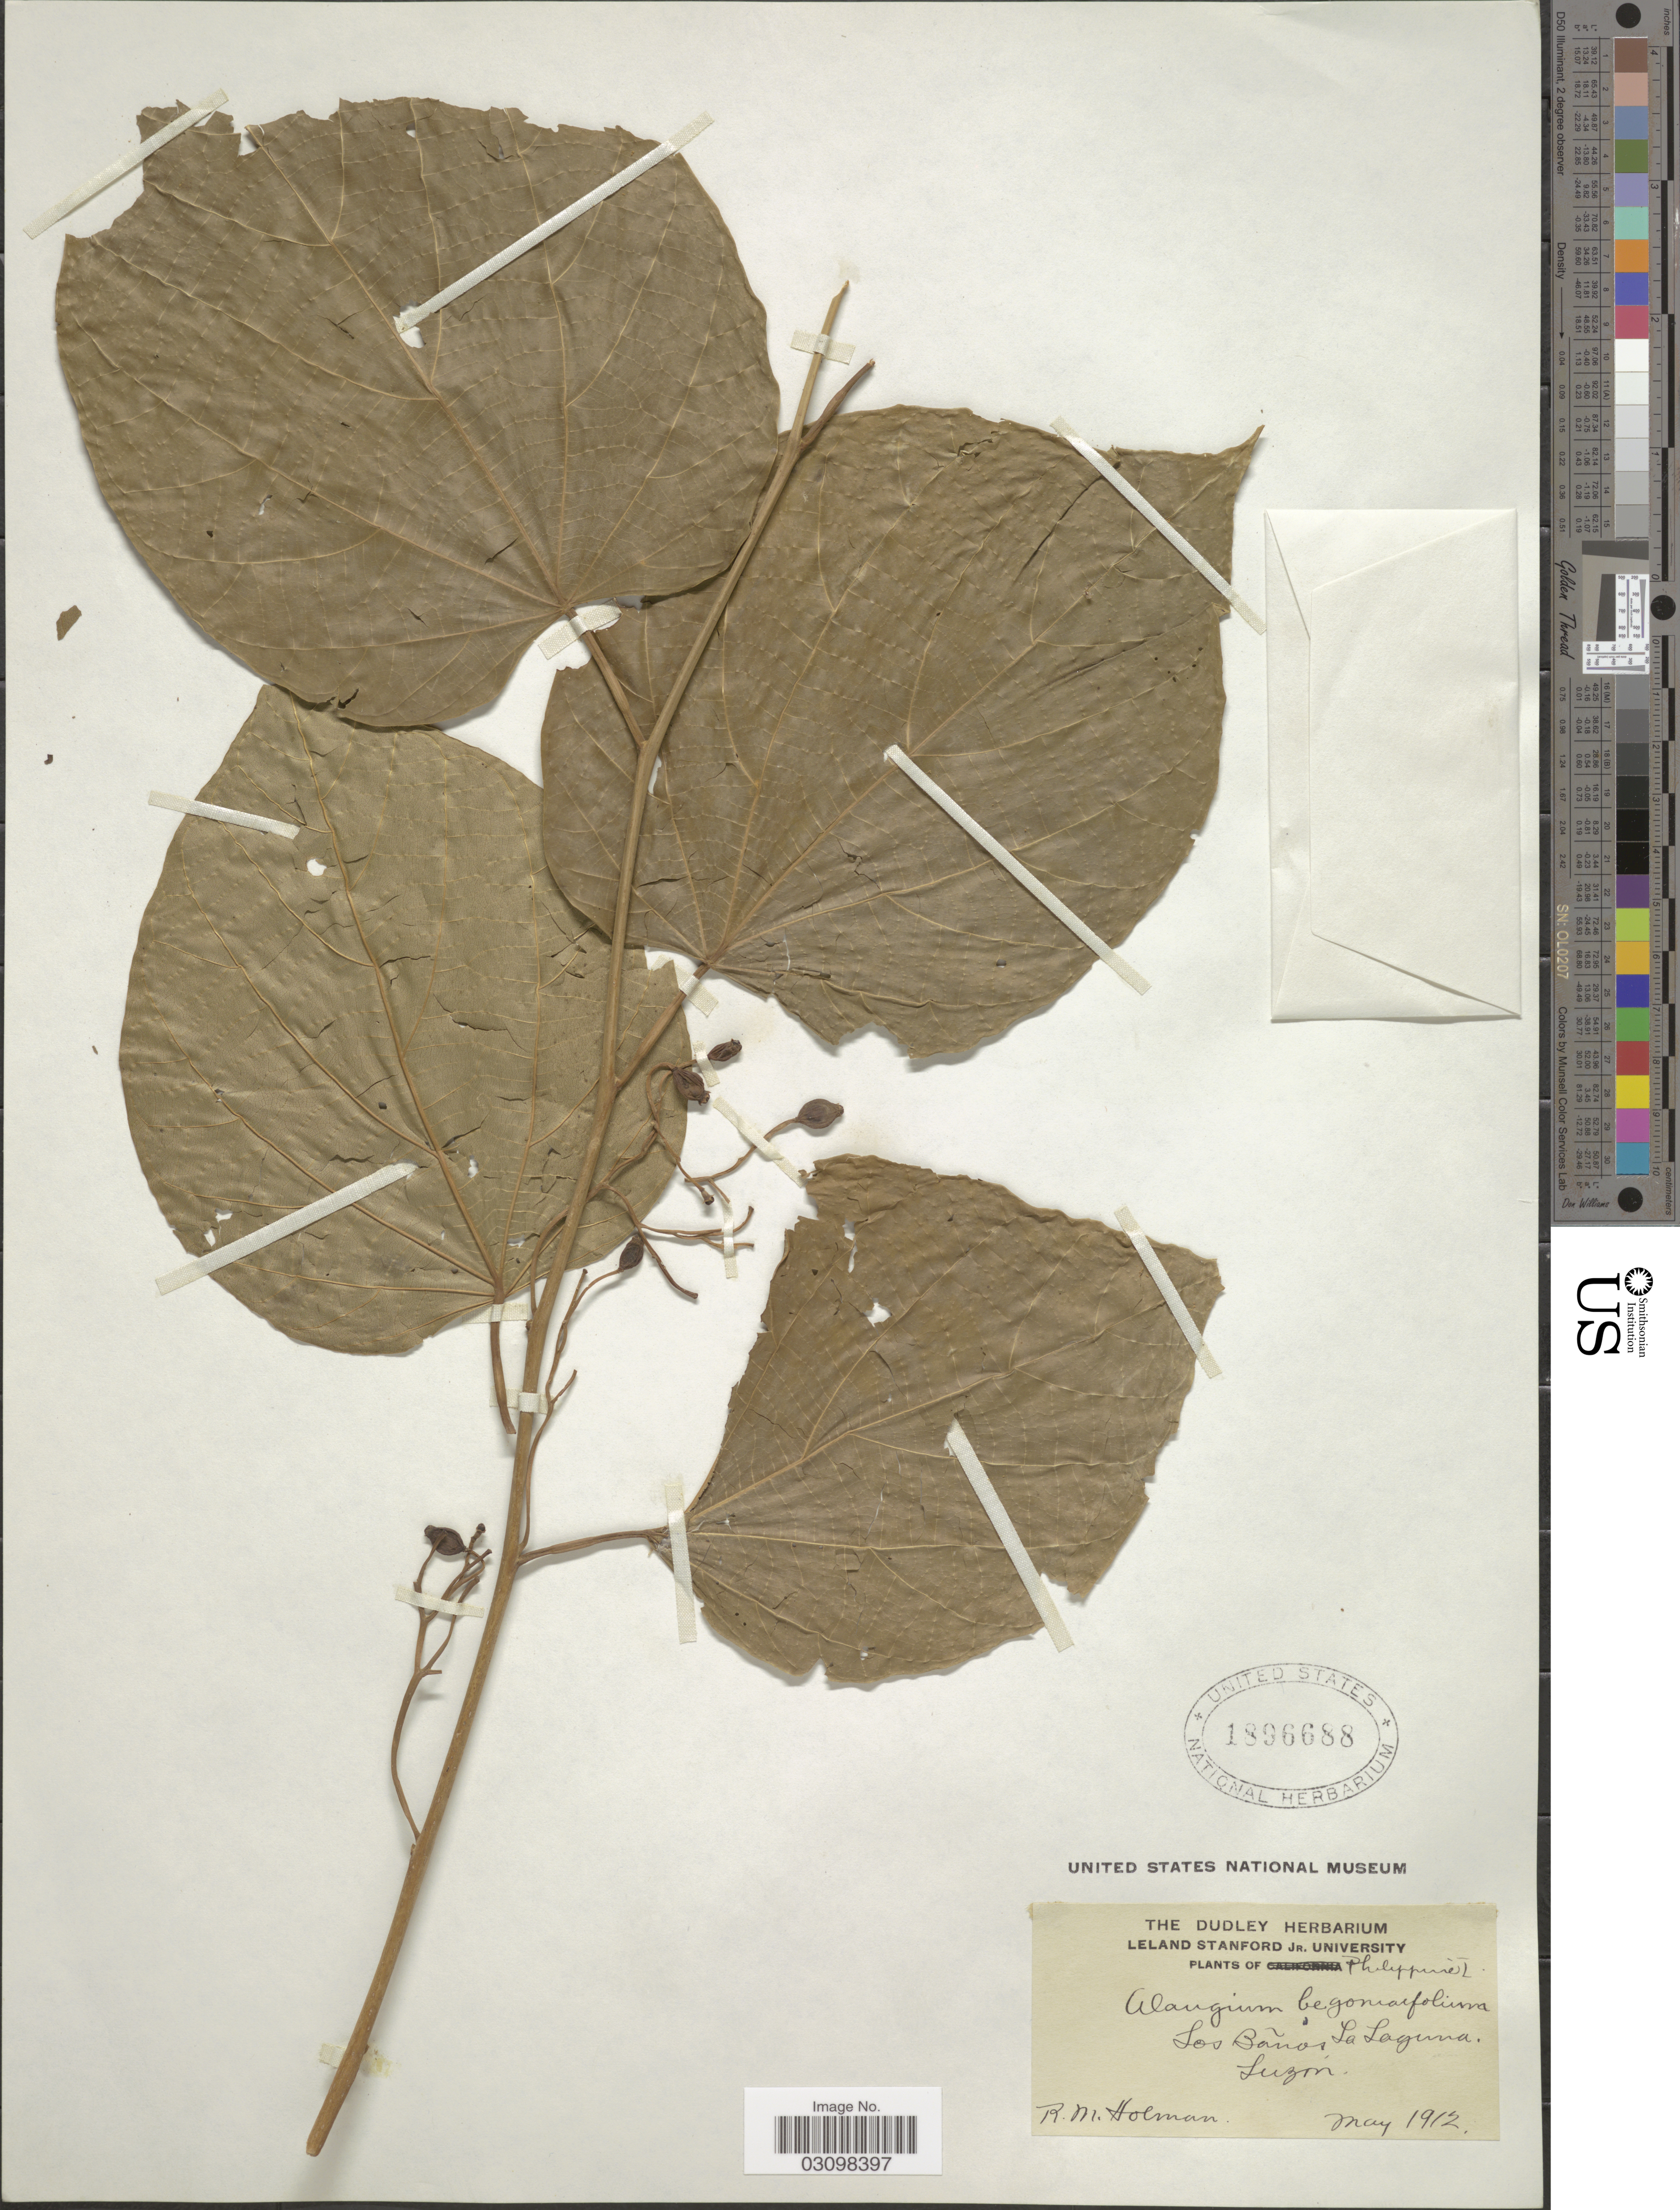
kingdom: Plantae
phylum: Tracheophyta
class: Magnoliopsida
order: Cornales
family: Cornaceae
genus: Alangium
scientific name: Alangium begoniifolium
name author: (Roxb.) Baill.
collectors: R. Holman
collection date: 1912-05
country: Philippines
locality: Los Baños. La Laguna. Luzon.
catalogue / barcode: US 1896688